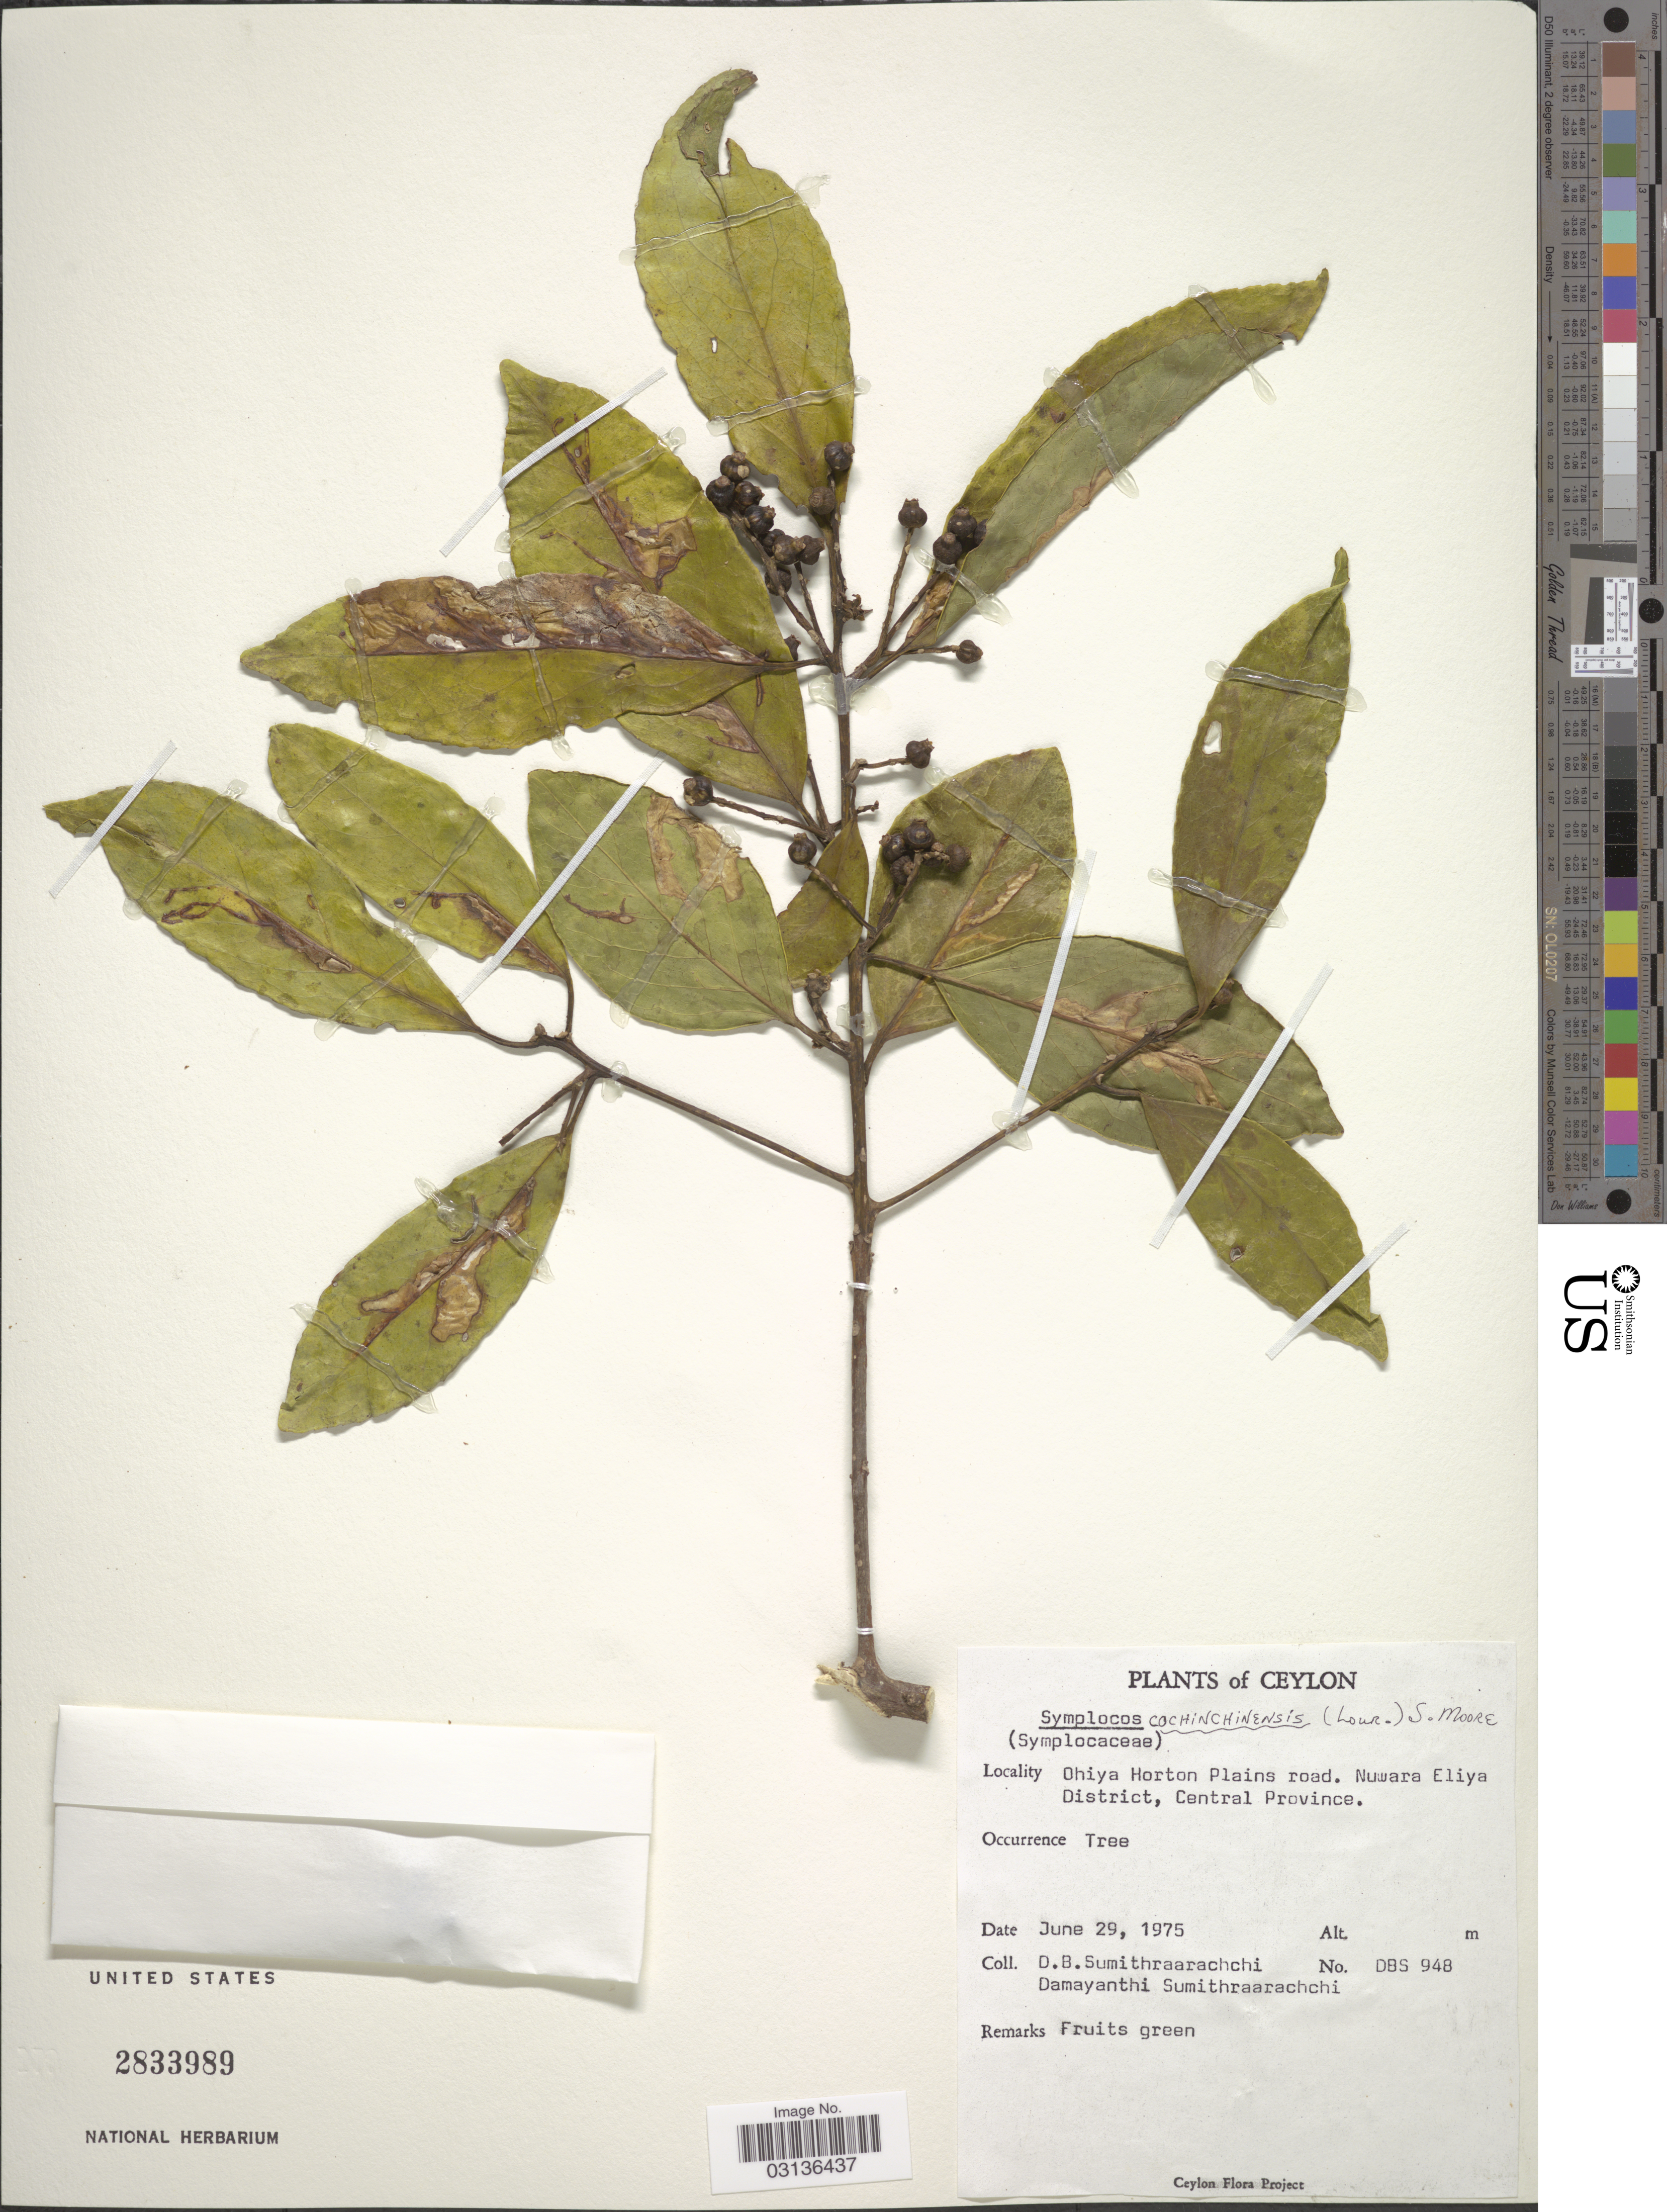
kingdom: Plantae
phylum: Tracheophyta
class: Magnoliopsida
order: Ericales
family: Symplocaceae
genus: Symplocos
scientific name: Symplocos cochinchinensis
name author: (Lour.) S. Moore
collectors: D. B. Sumithraarachchi & D. Sumithraarachchi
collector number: DBS948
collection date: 1975-06-29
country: Sri Lanka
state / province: Central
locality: Ceylon. Ohiya Horton Plains road. Nuwara Eliya District.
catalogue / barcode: US 2833989